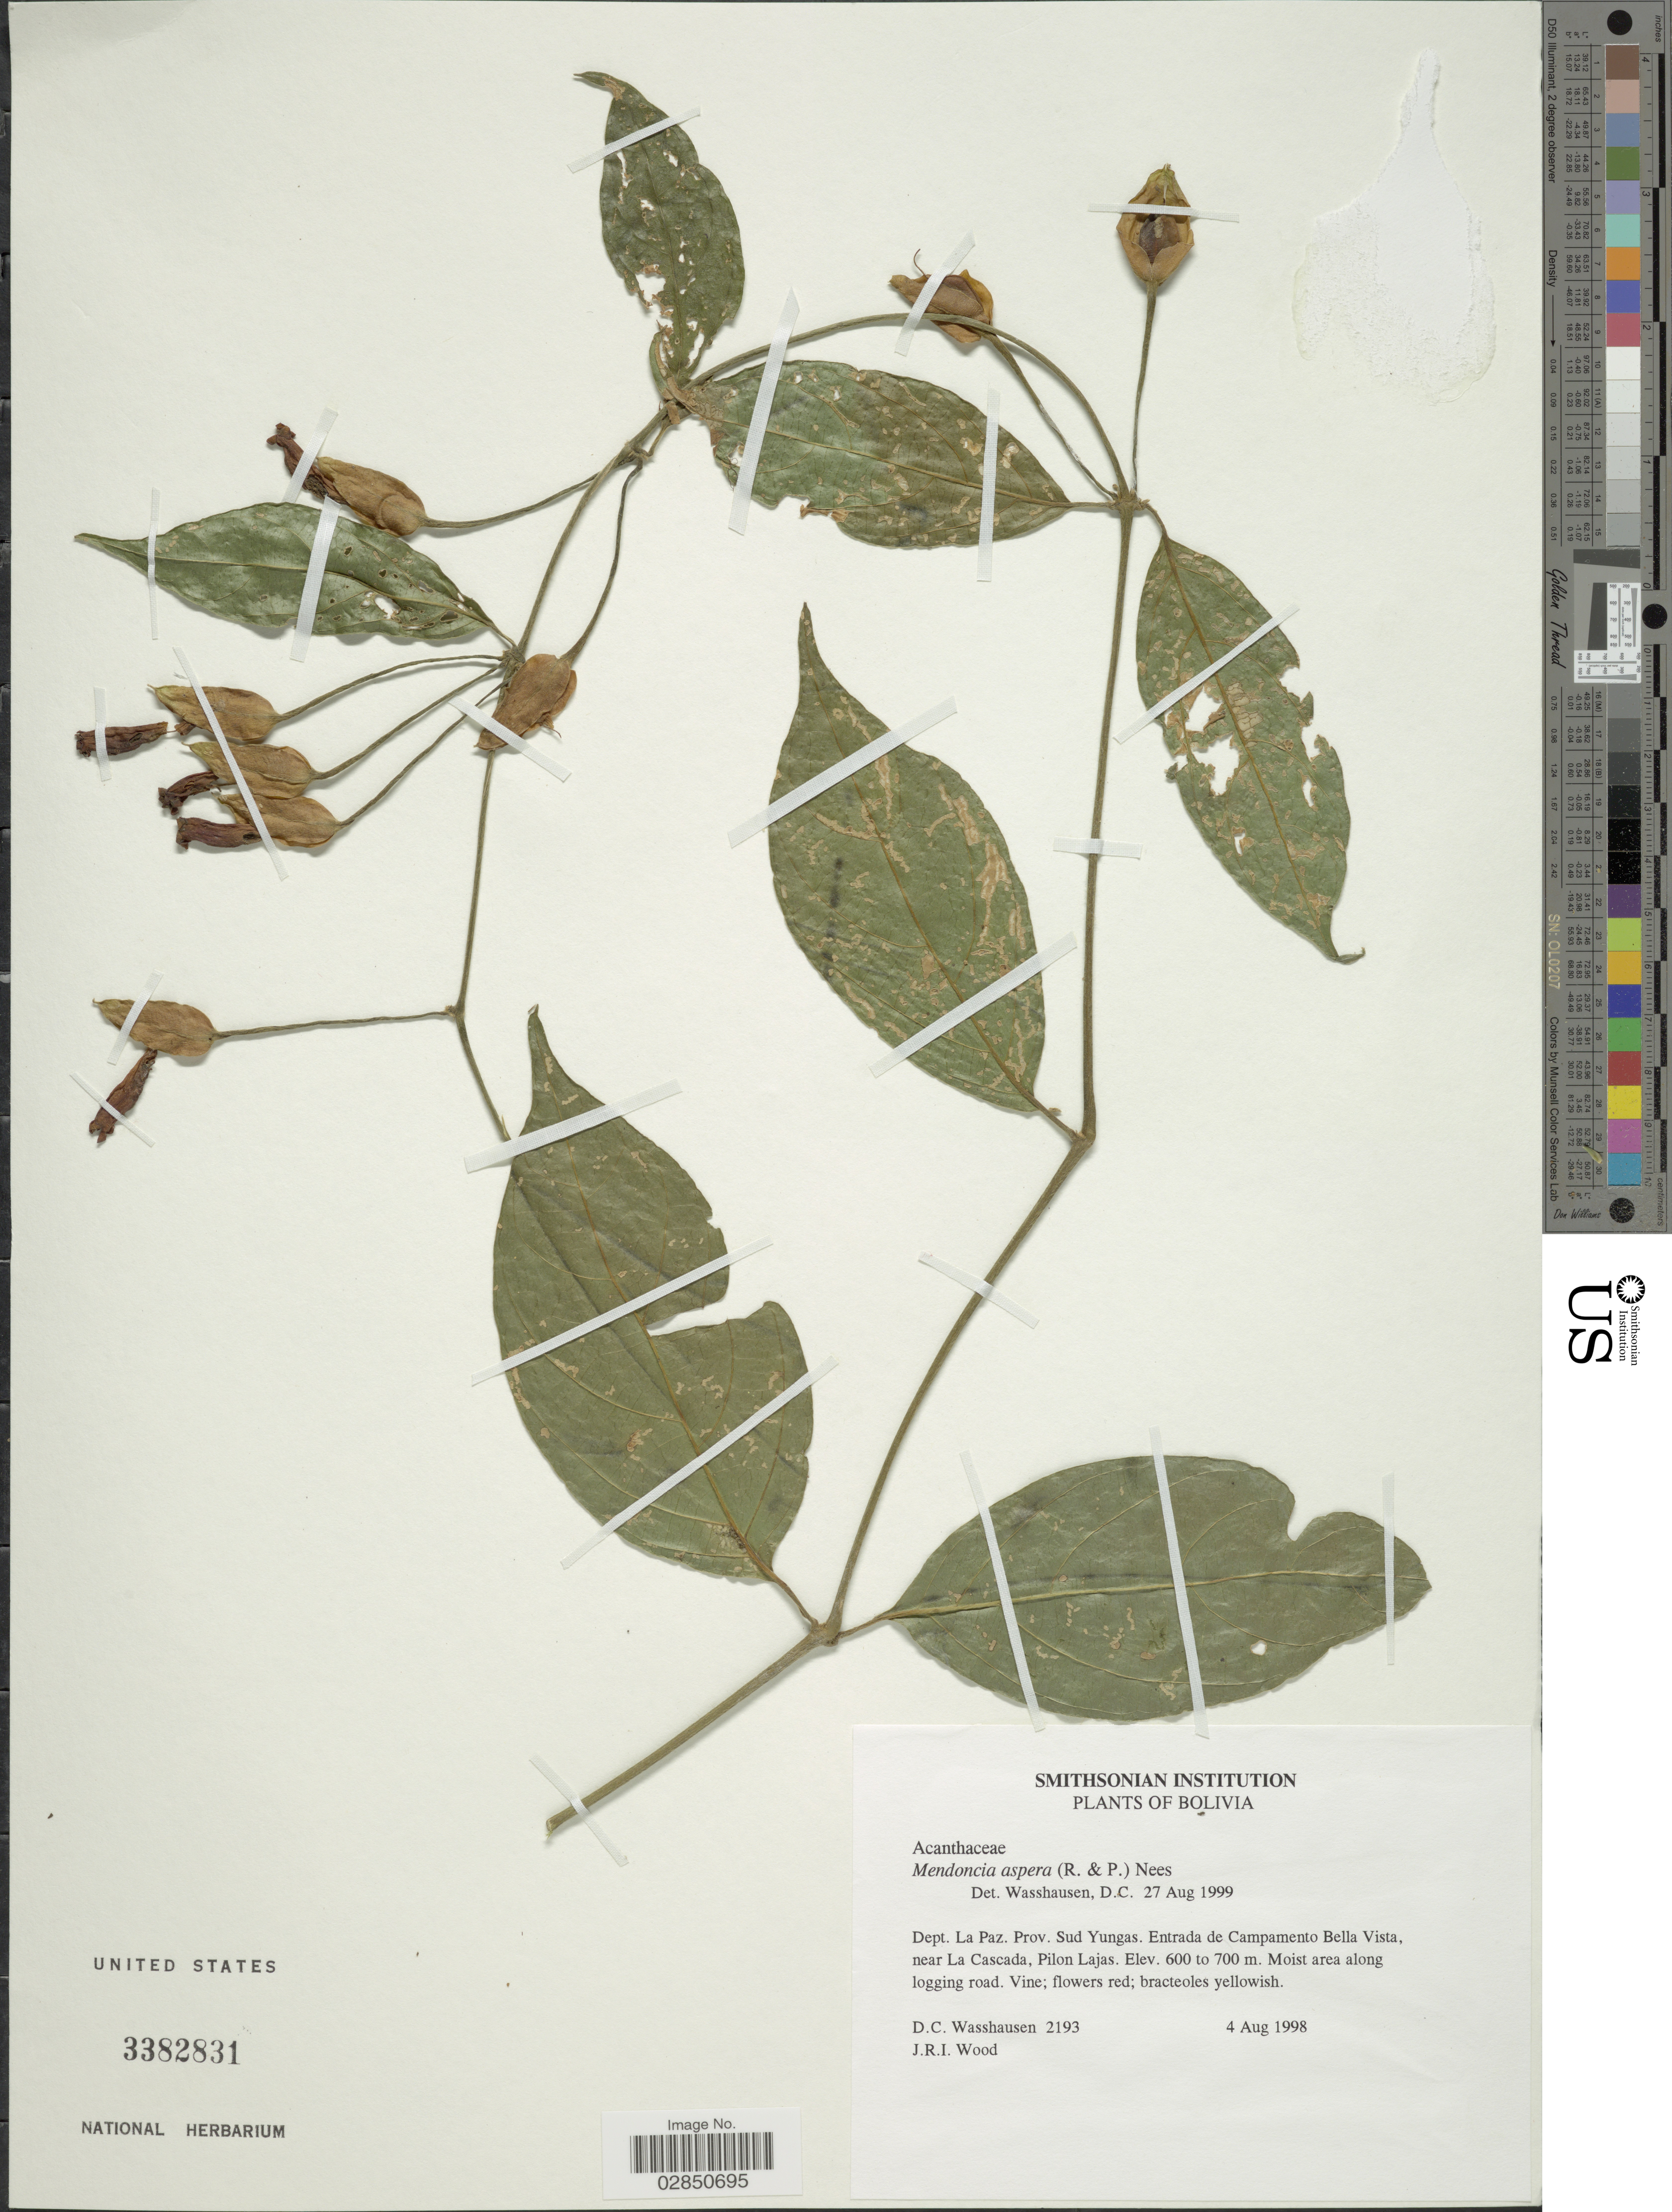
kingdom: Plantae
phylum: Tracheophyta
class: Magnoliopsida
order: Lamiales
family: Acanthaceae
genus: Mendoncia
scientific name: Mendoncia aspera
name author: (Ruiz & Pav.) Nees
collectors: D. C. Wasshausen & J. R. I. Wood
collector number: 2193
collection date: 1998-08-04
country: Bolivia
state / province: La Paz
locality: Dept. La Paz, Prov. Sud Yungas, Entrada de Campamento Belle Vista, near La Cascada, Pilon Lajas.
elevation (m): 600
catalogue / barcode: US 3382831